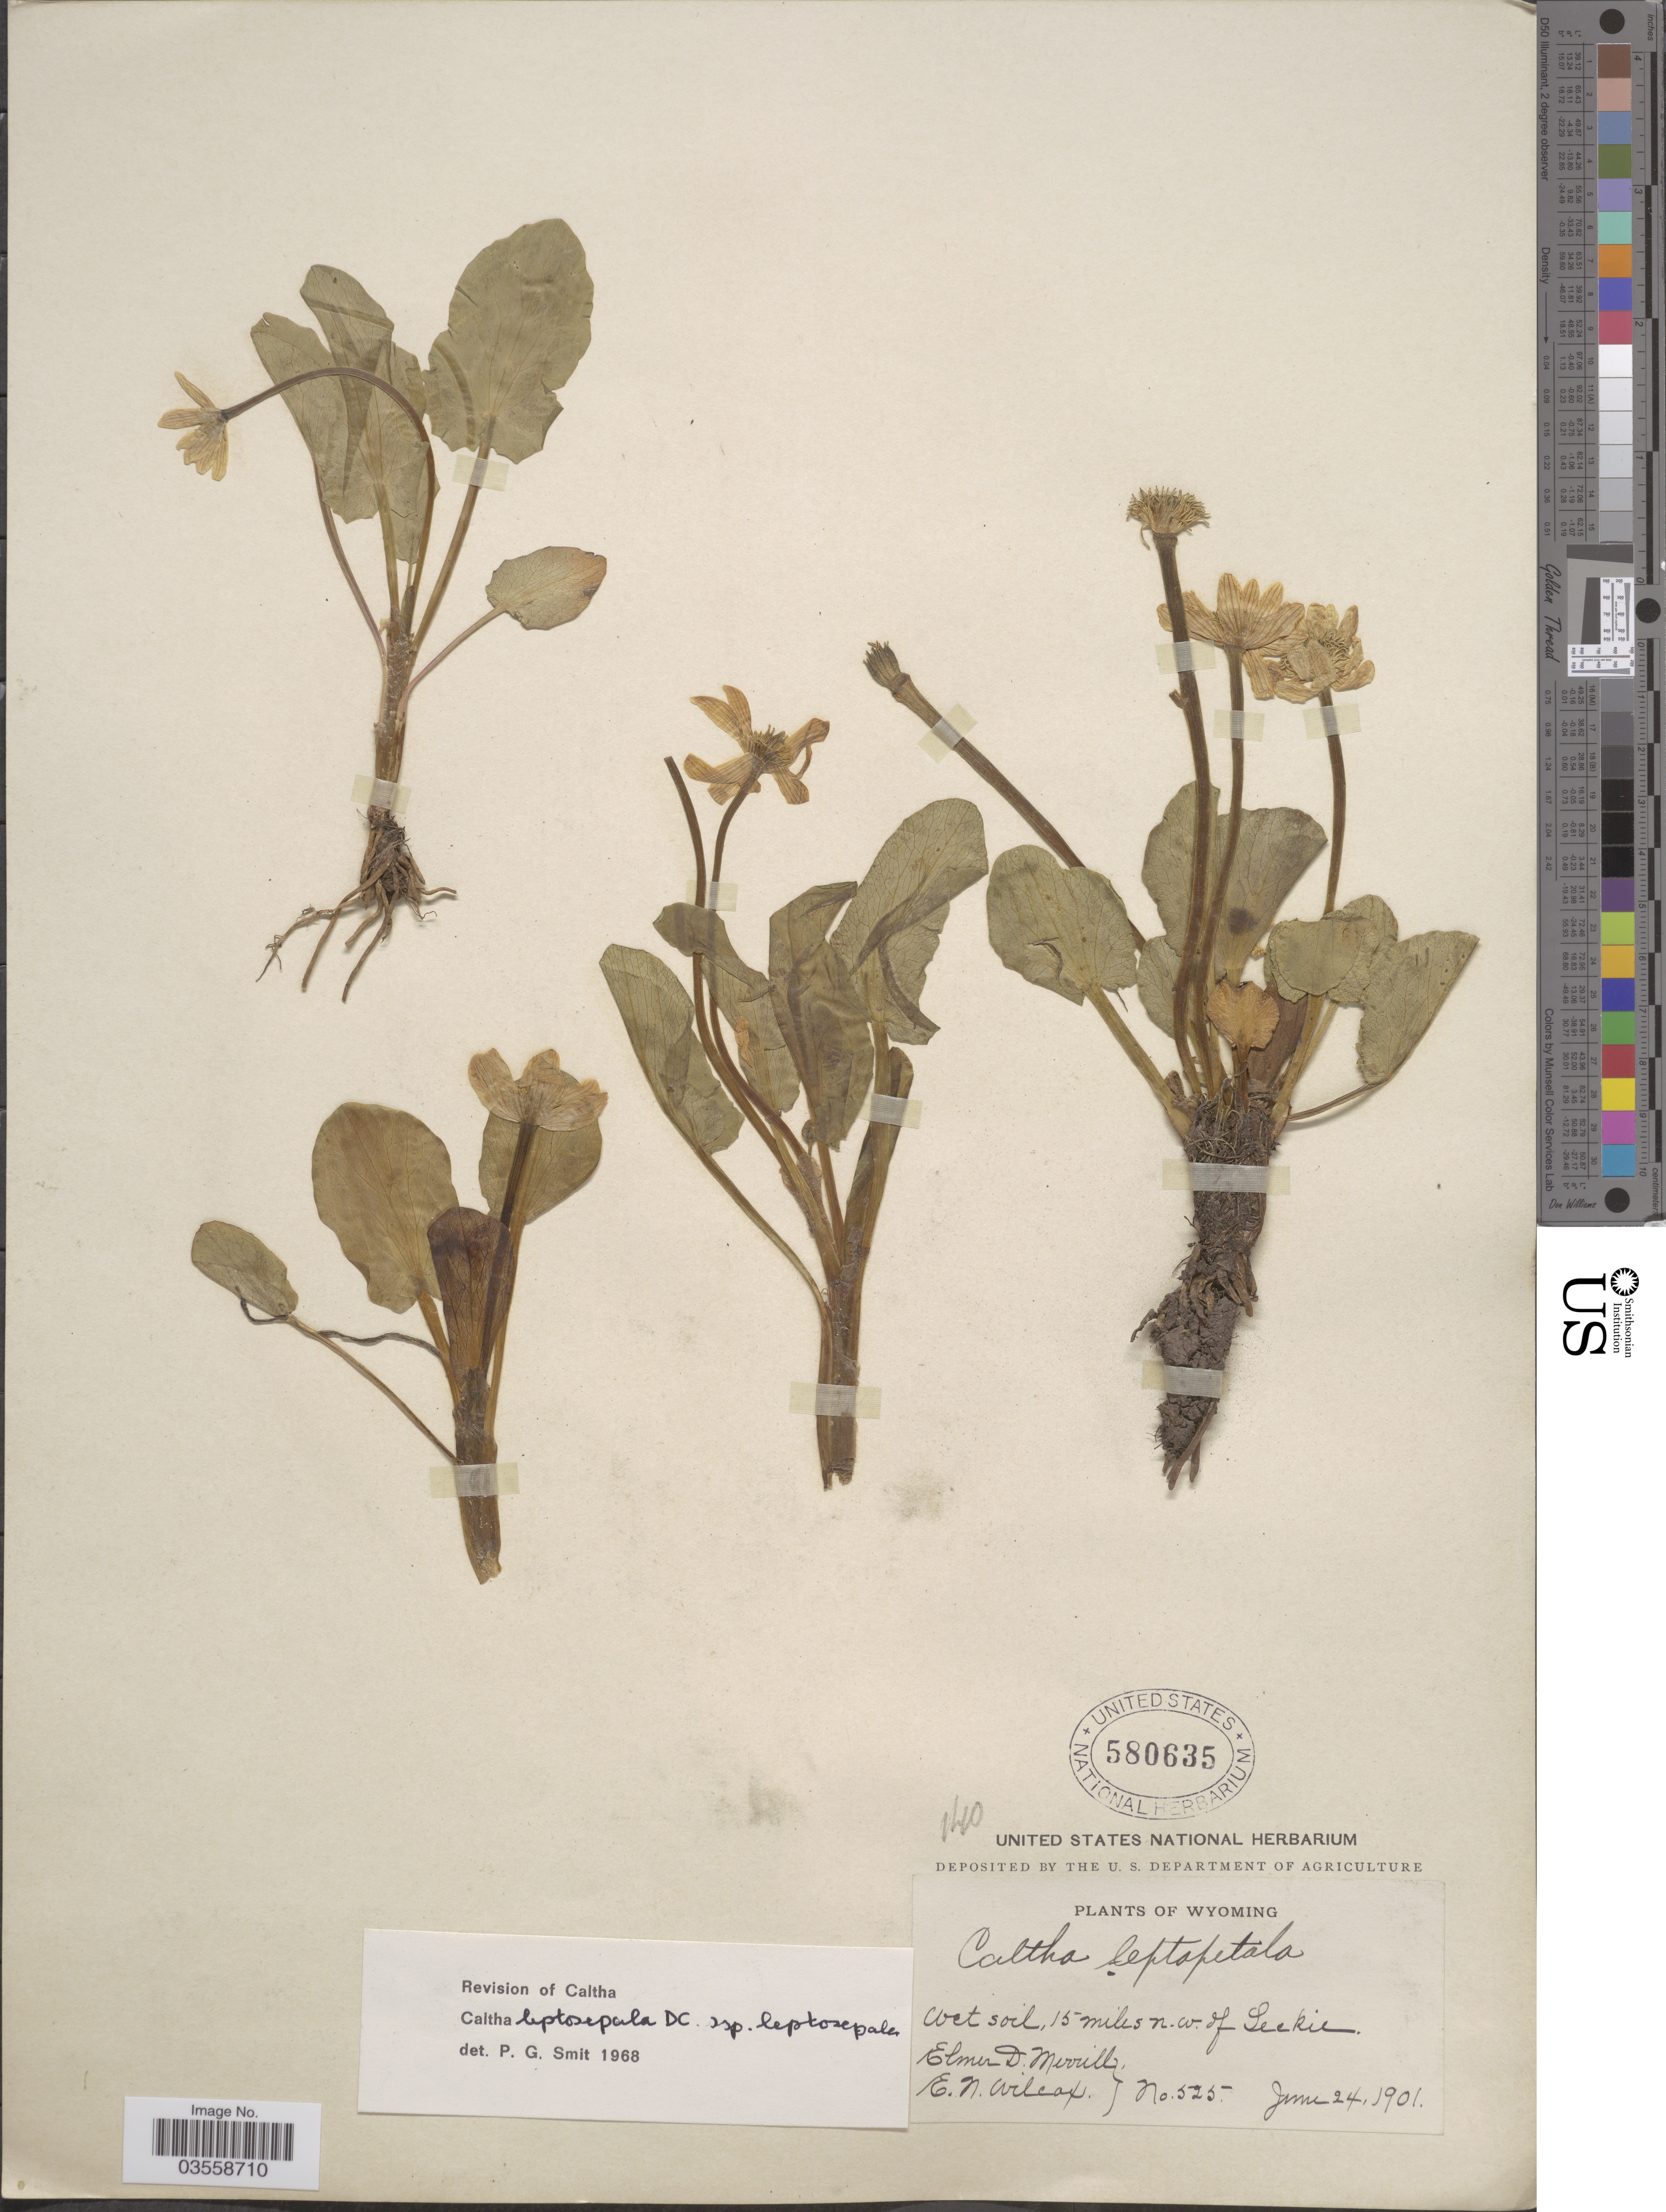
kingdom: Plantae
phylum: Tracheophyta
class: Magnoliopsida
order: Ranunculales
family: Ranunculaceae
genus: Caltha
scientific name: Caltha leptosepala subsp. leptosepala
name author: DC.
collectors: E. D. Merrill & E. Wilcox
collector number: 525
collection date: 1901-06-24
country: United States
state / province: Wyoming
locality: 15 miles n.w. of Leckie.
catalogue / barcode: US 580635